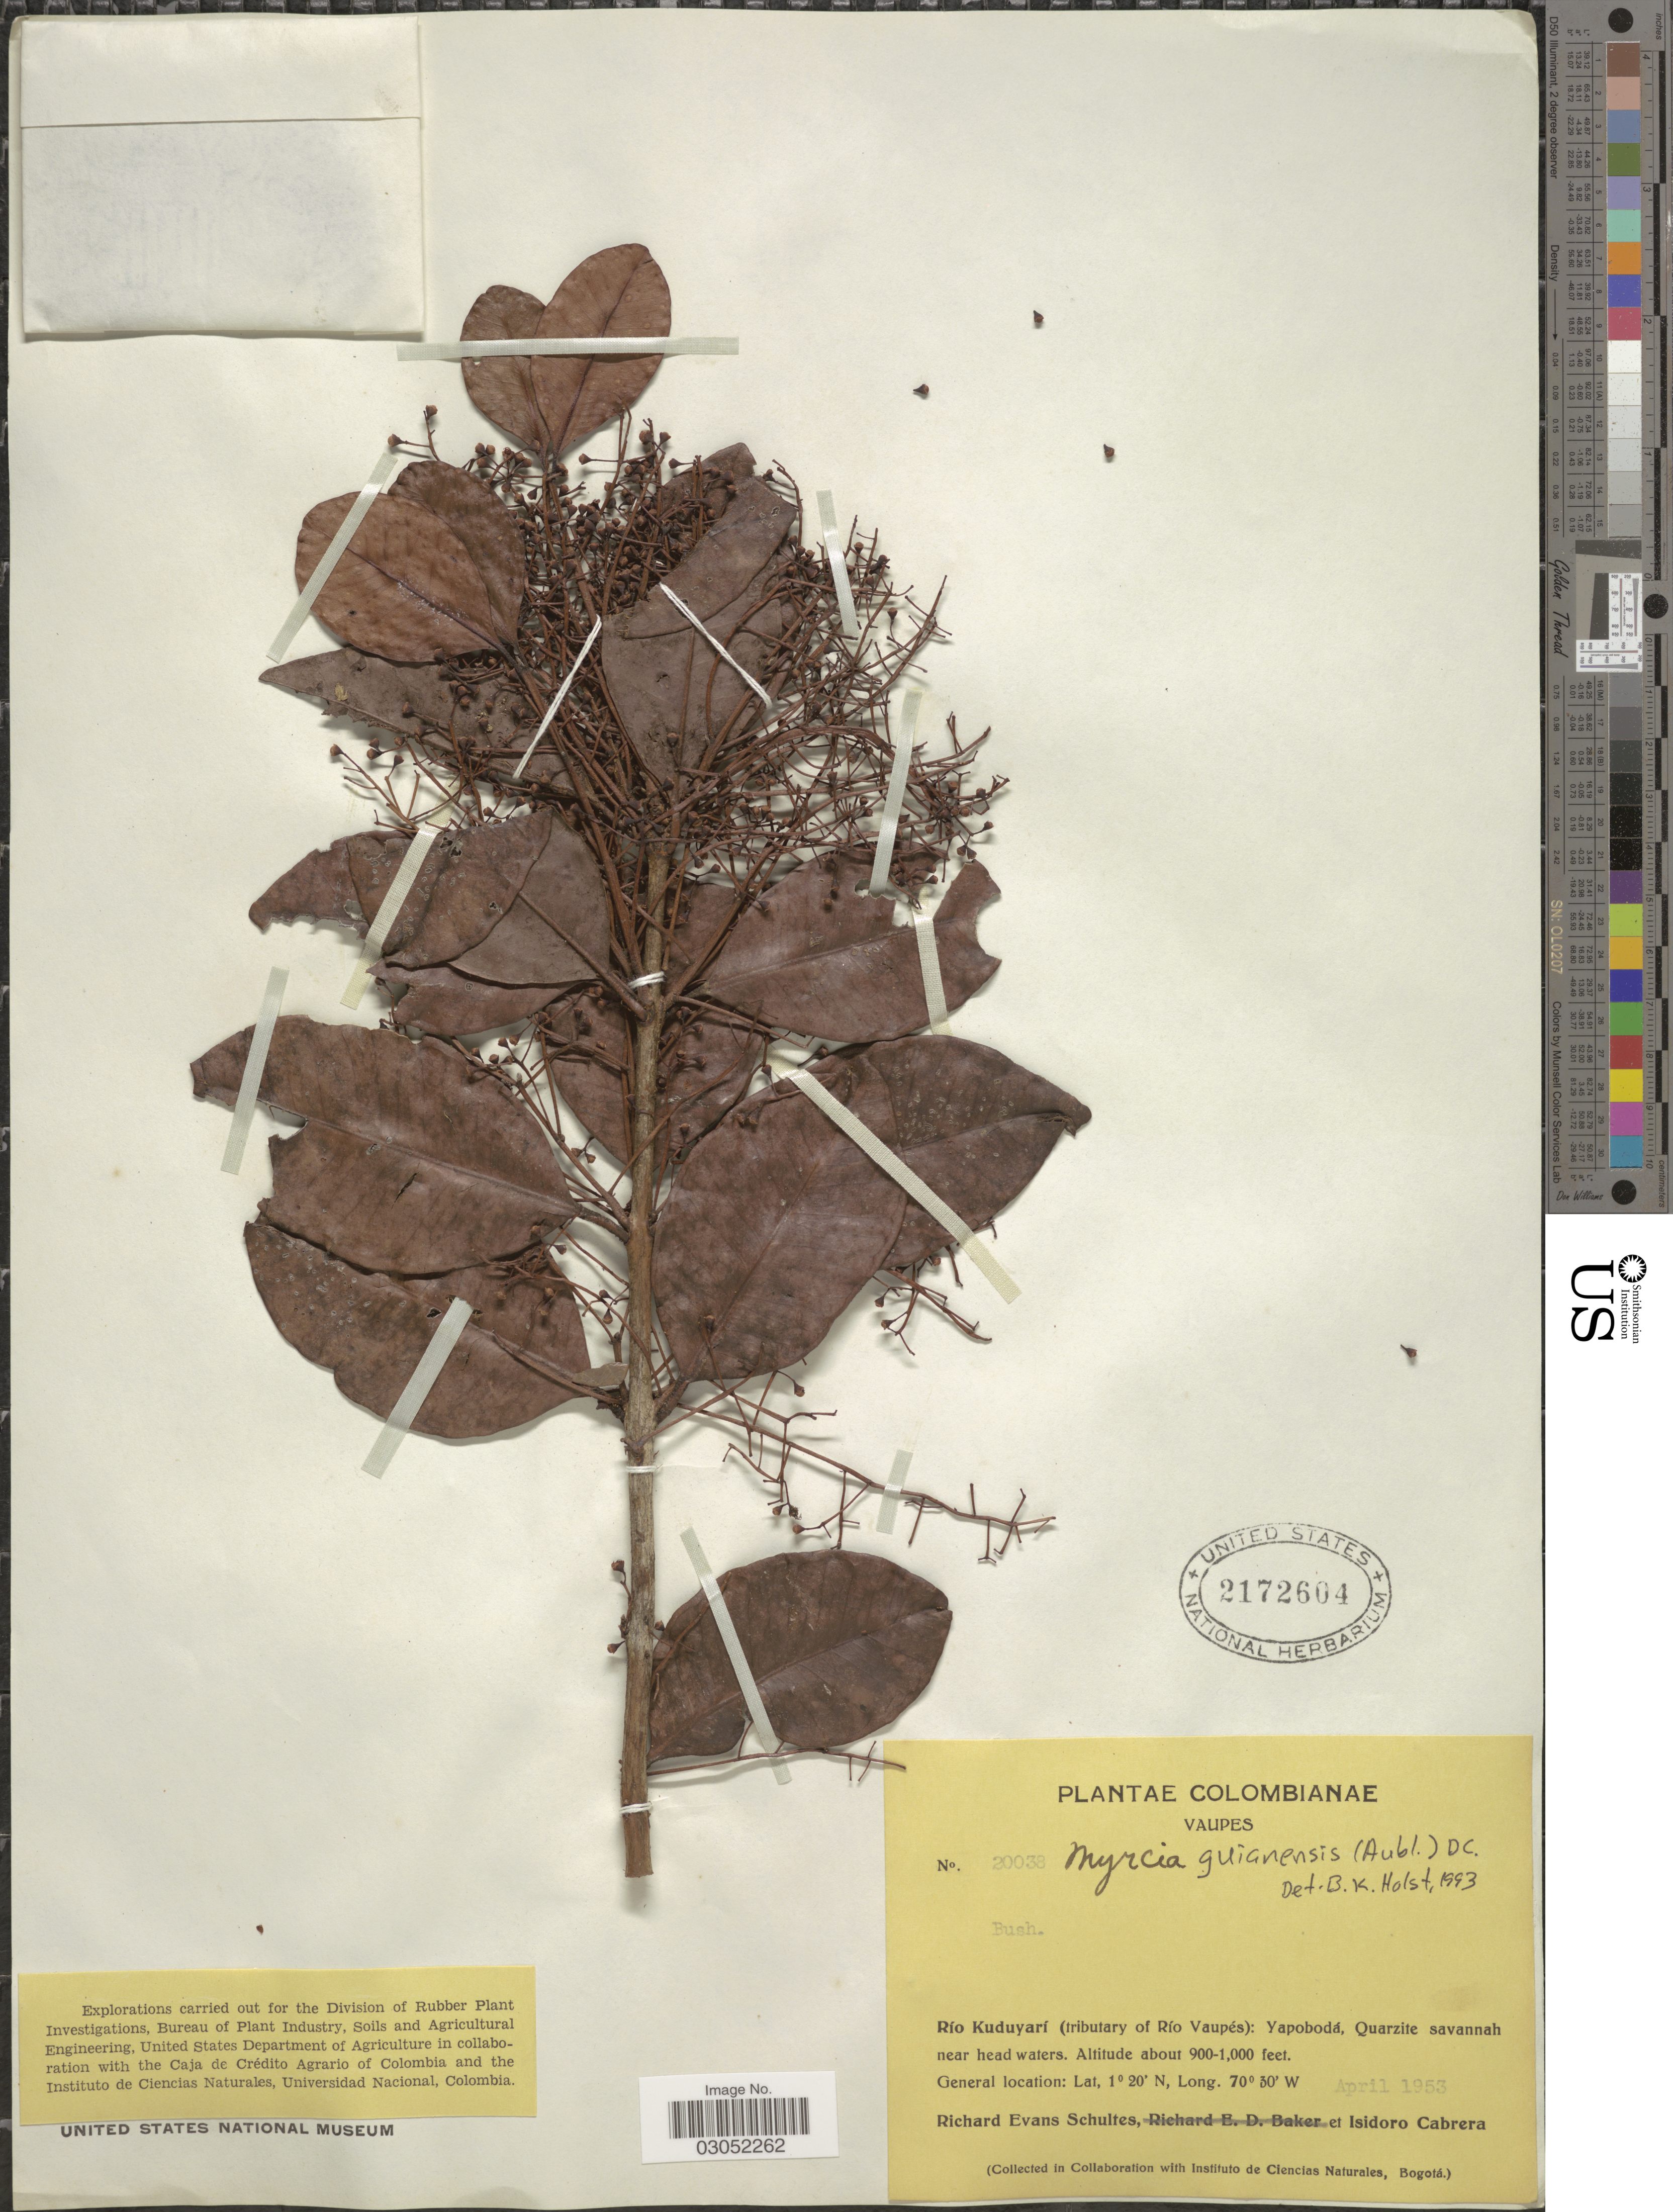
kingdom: Plantae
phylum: Tracheophyta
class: Magnoliopsida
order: Myrtales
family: Myrtaceae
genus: Myrcia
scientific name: Myrcia guianensis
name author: (Aubl.) DC.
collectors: R. E. Schultes & I. Cabrera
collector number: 20038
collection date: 1953-04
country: Colombia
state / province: Vaupés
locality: Río Kuduyarí (tributary of Río Vaupés): Yapobodá, Quarzite savannah near head waters.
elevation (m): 274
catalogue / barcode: US 2172604